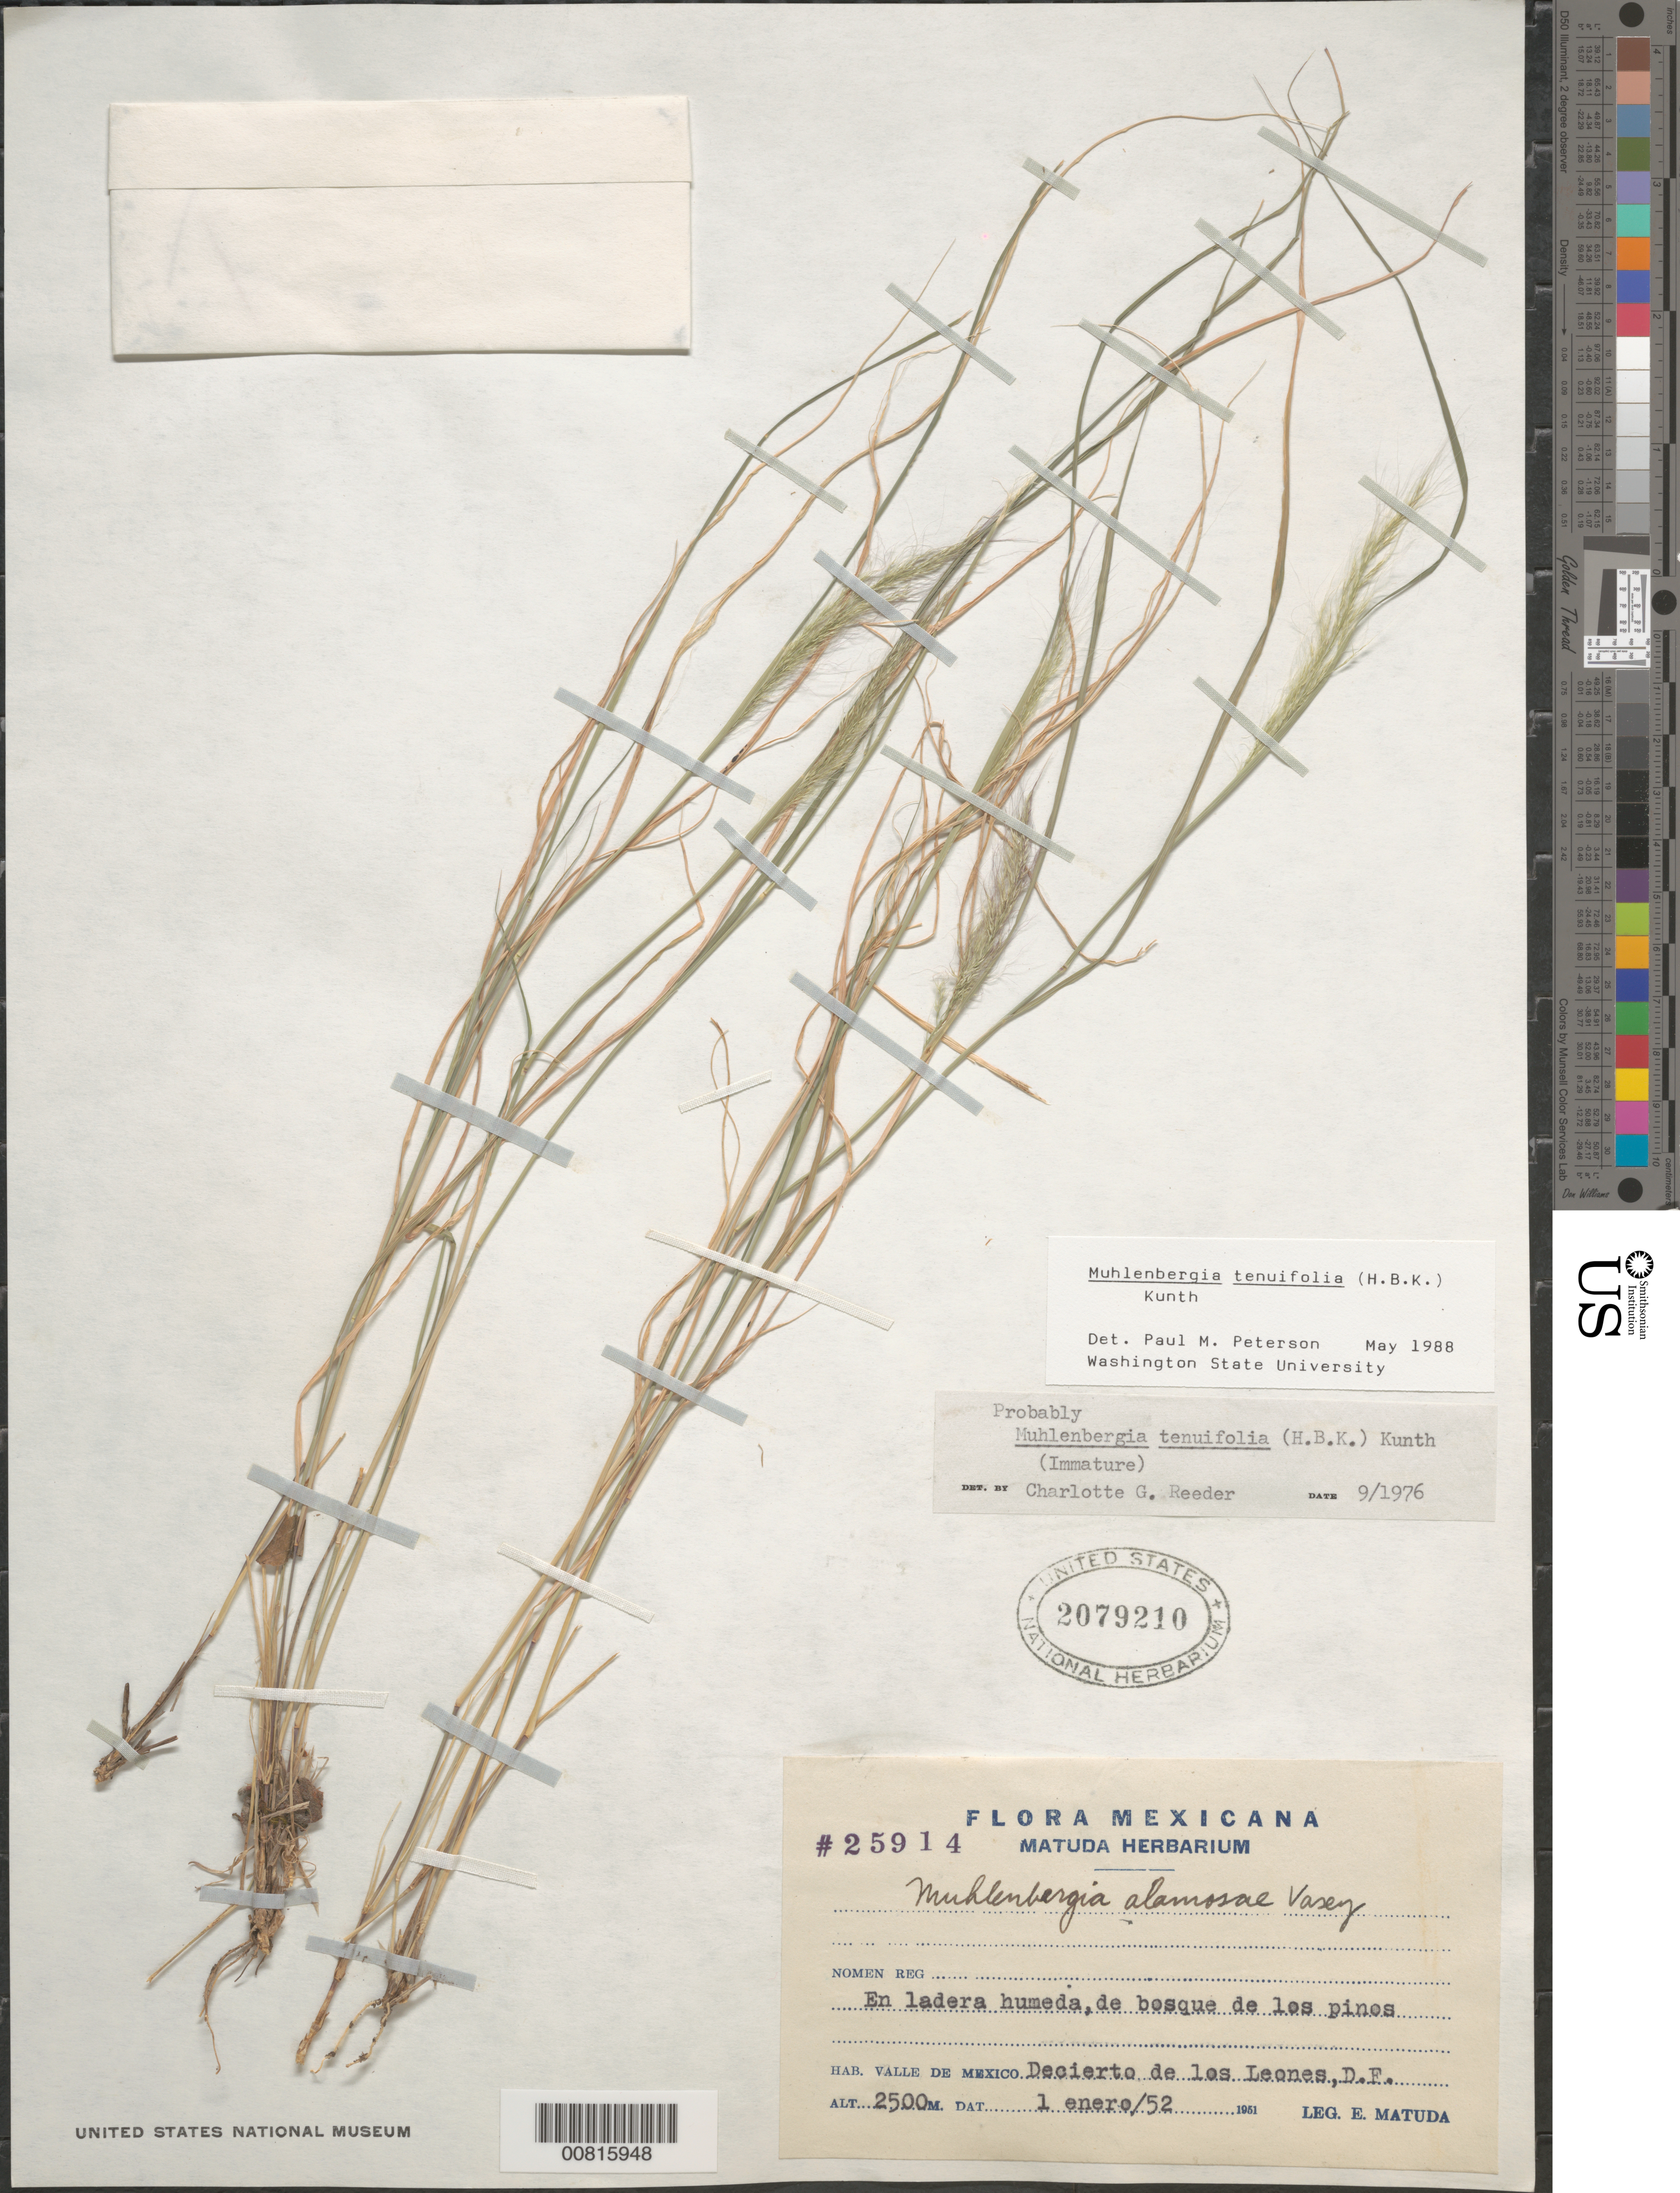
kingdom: Plantae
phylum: Tracheophyta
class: Liliopsida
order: Poales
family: Poaceae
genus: Muhlenbergia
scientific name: Muhlenbergia tenuifolia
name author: (Kunth) Kunth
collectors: E. Matuda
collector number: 1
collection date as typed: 01 Jan 1952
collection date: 1952-01-01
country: Mexico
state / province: Distrito Federal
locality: Desierto de los Leones, D.F.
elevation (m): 2500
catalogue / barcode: US 2079210